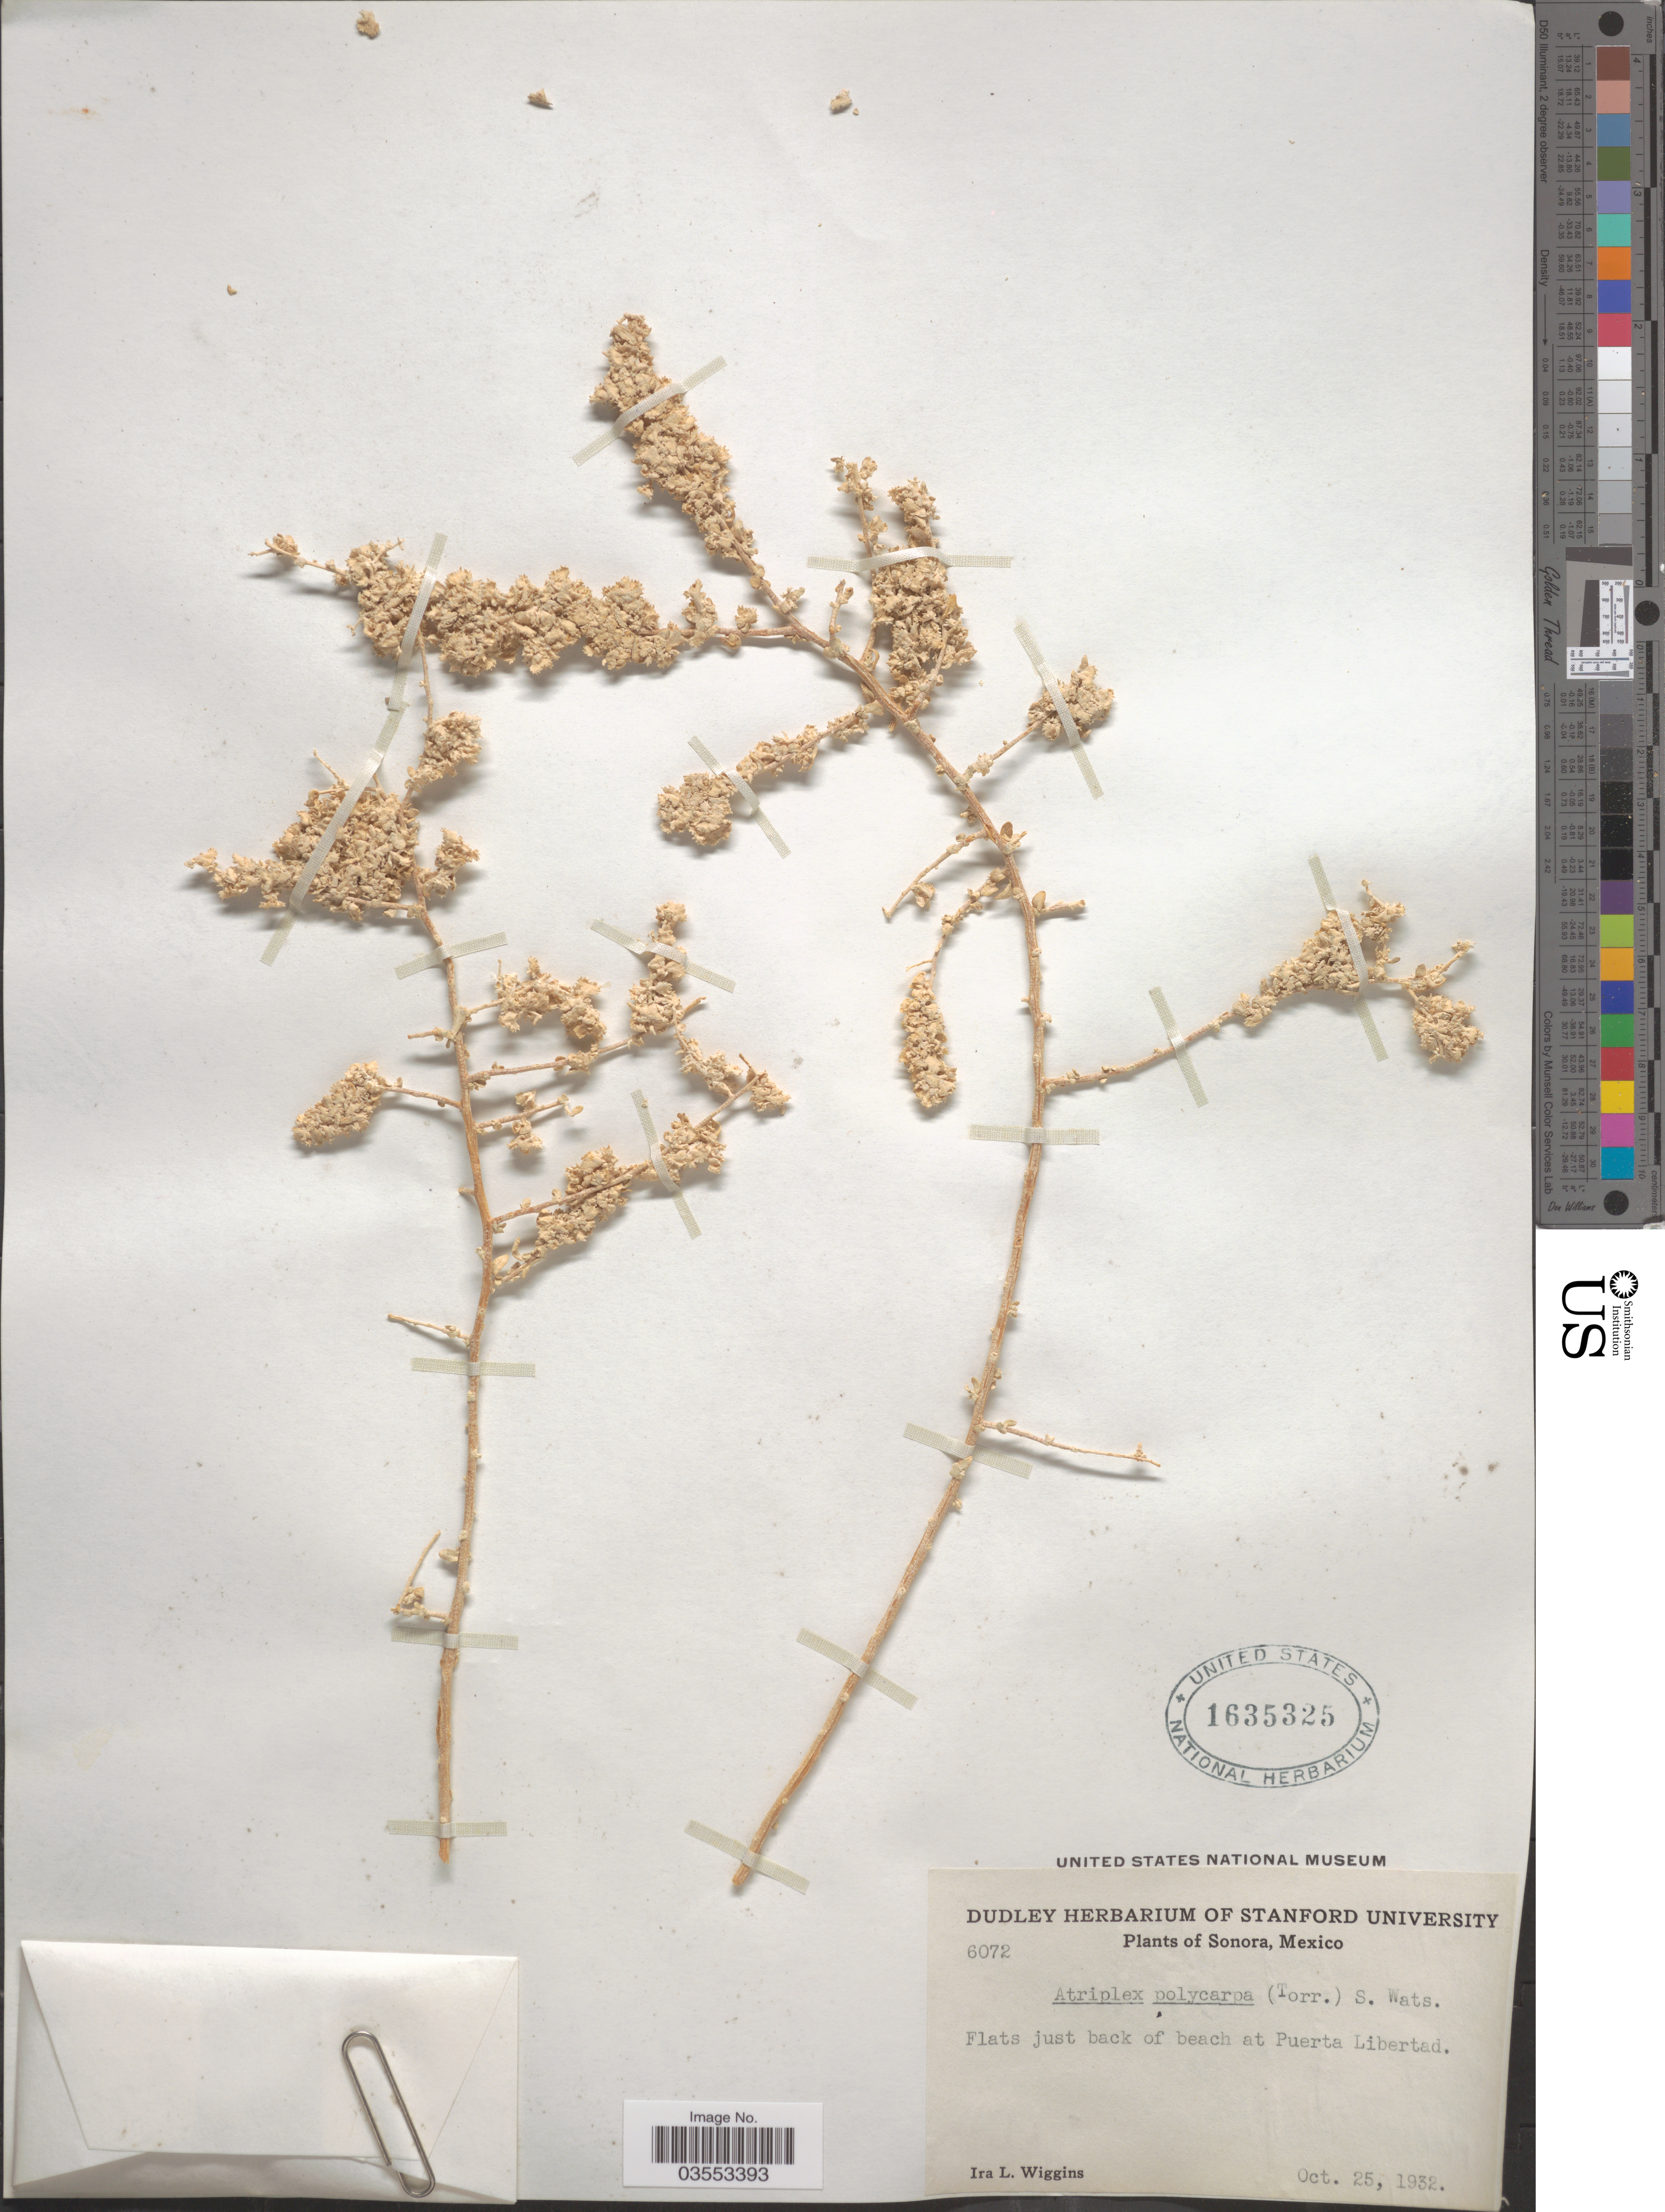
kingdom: Plantae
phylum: Tracheophyta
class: Magnoliopsida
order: Caryophyllales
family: Amaranthaceae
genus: Atriplex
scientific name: Atriplex polycarpa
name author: (Torr.) S. Watson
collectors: I. L. Wiggins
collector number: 6072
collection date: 1932-10-25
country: Mexico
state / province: Sonora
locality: Flats just back of beach at Puerta Libertad.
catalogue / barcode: US 1635325